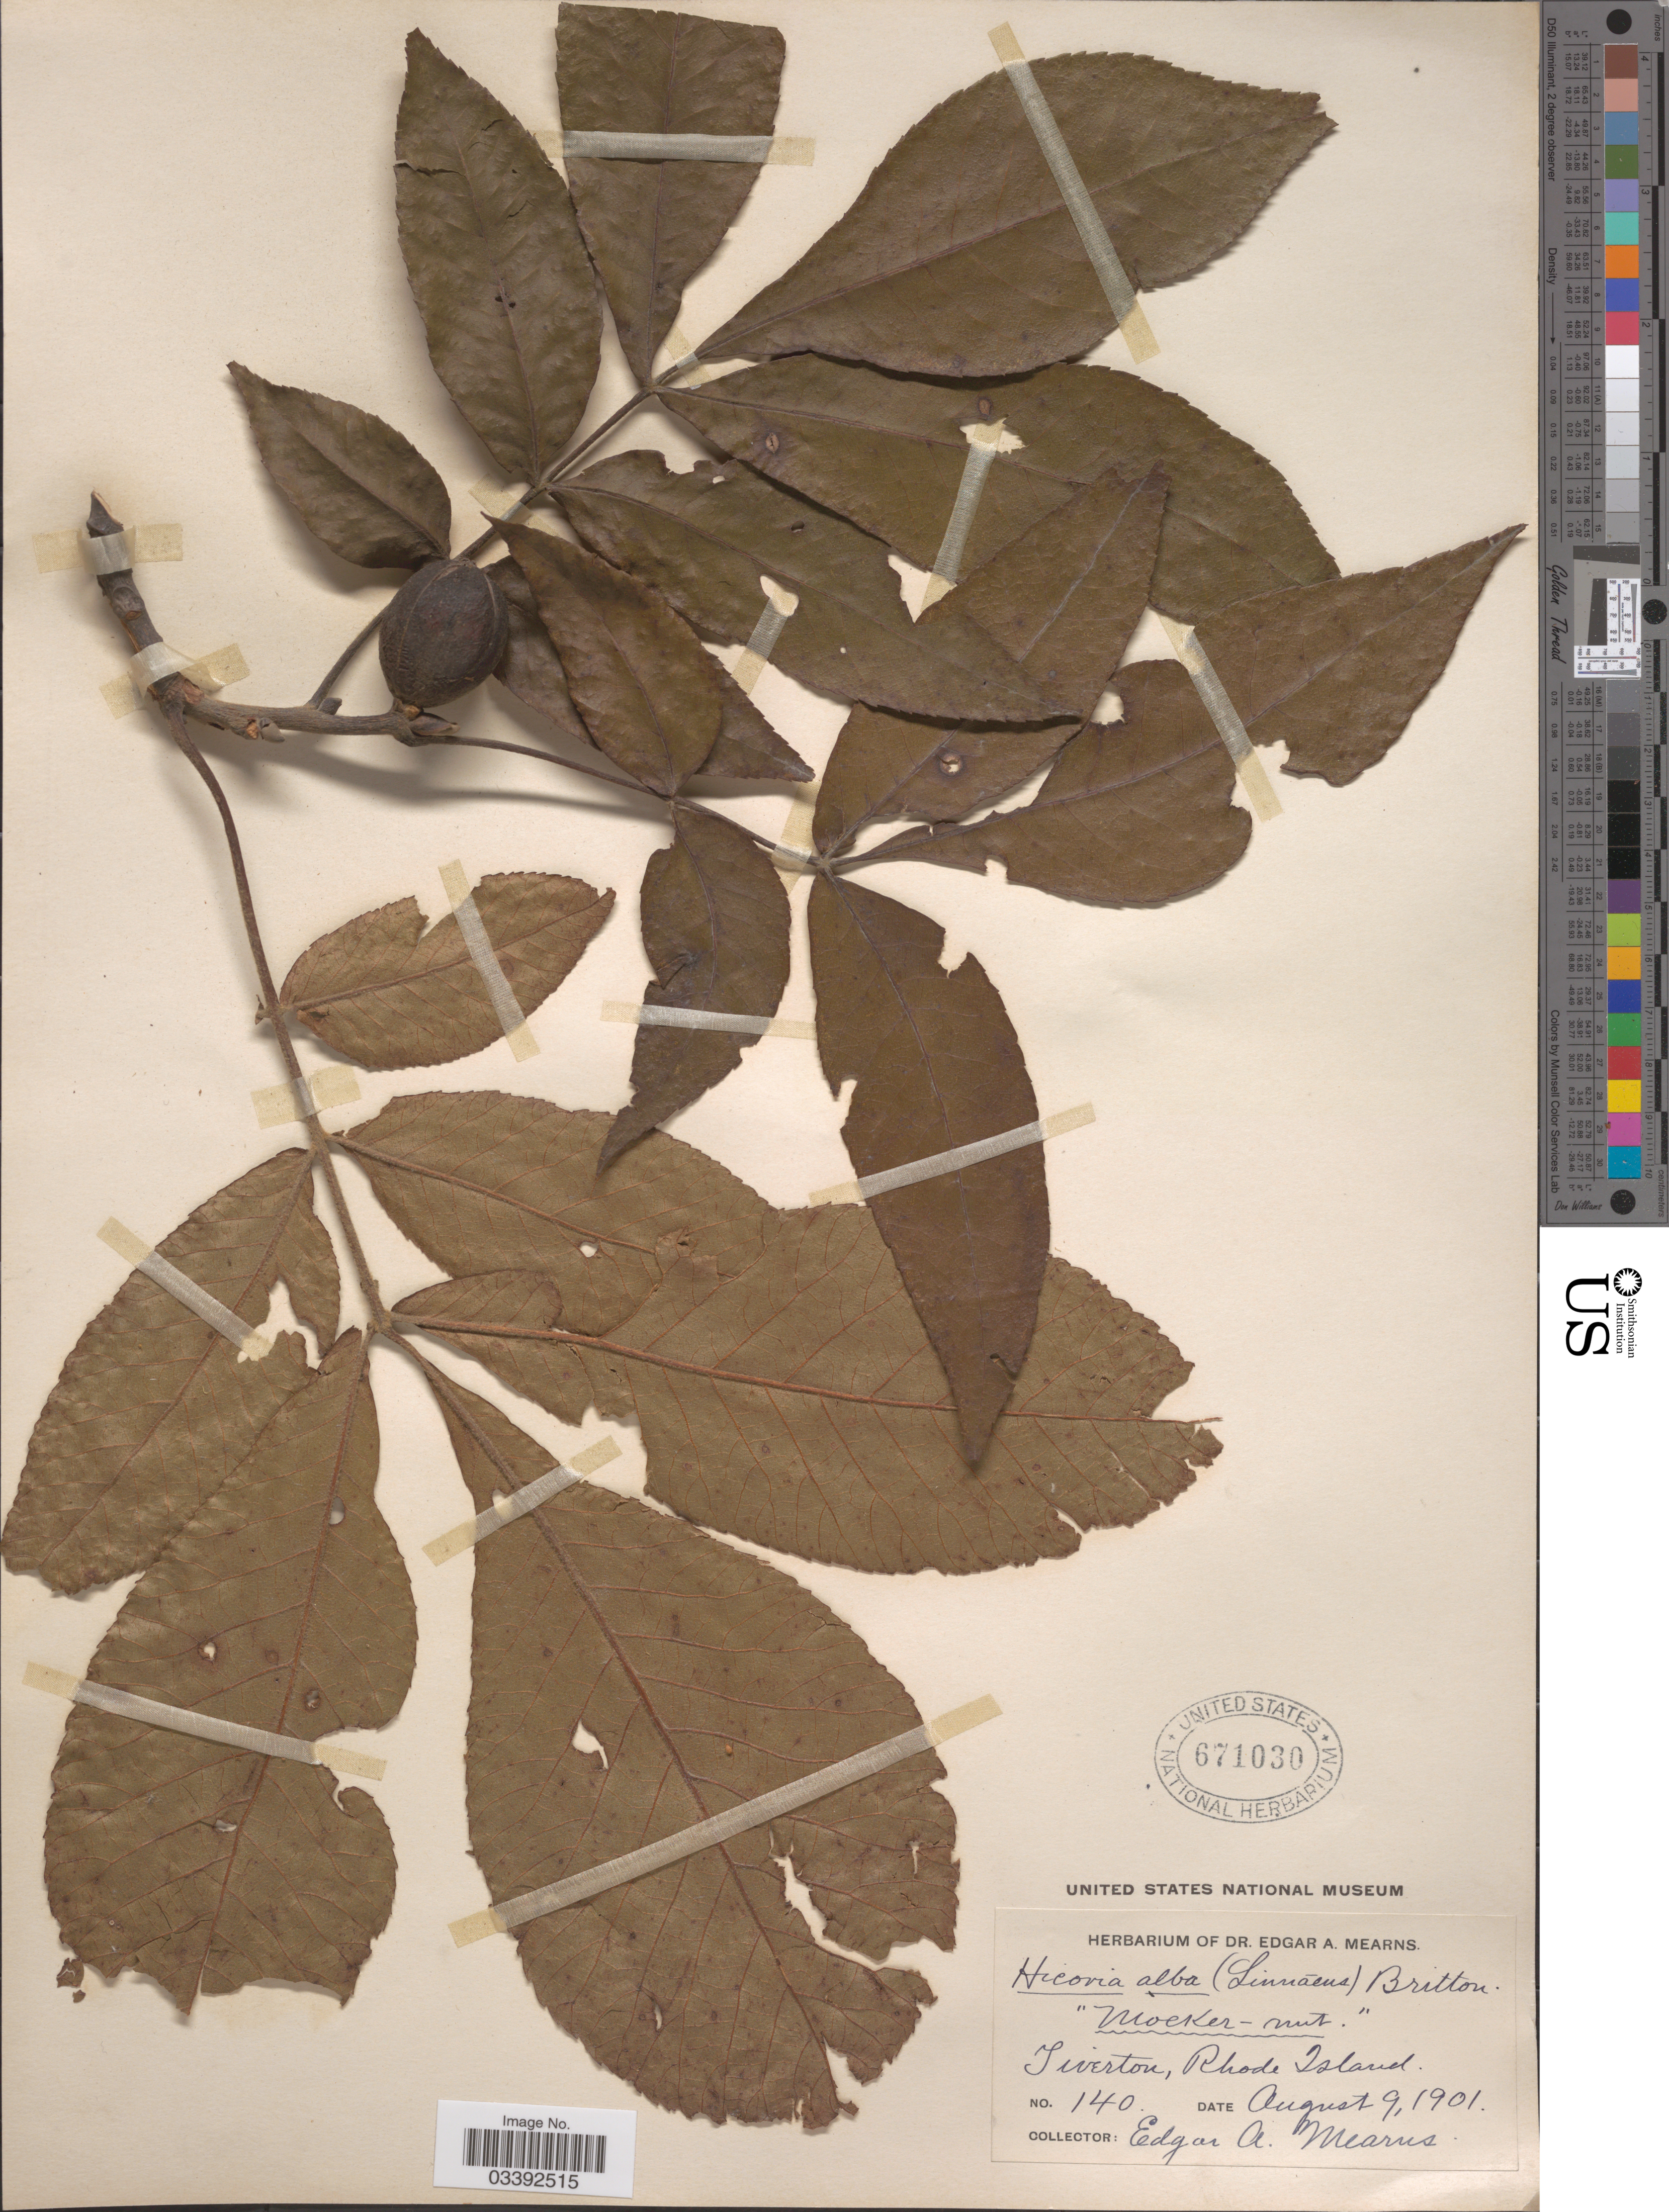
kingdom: Plantae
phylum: Tracheophyta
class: Magnoliopsida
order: Fagales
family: Juglandaceae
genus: Carya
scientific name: Carya tomentosa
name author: (Lam.) Nutt.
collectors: E. A. Mearns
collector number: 140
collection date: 1901-08-09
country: United States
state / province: Rhode Island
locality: Tiverston.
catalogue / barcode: US 671030